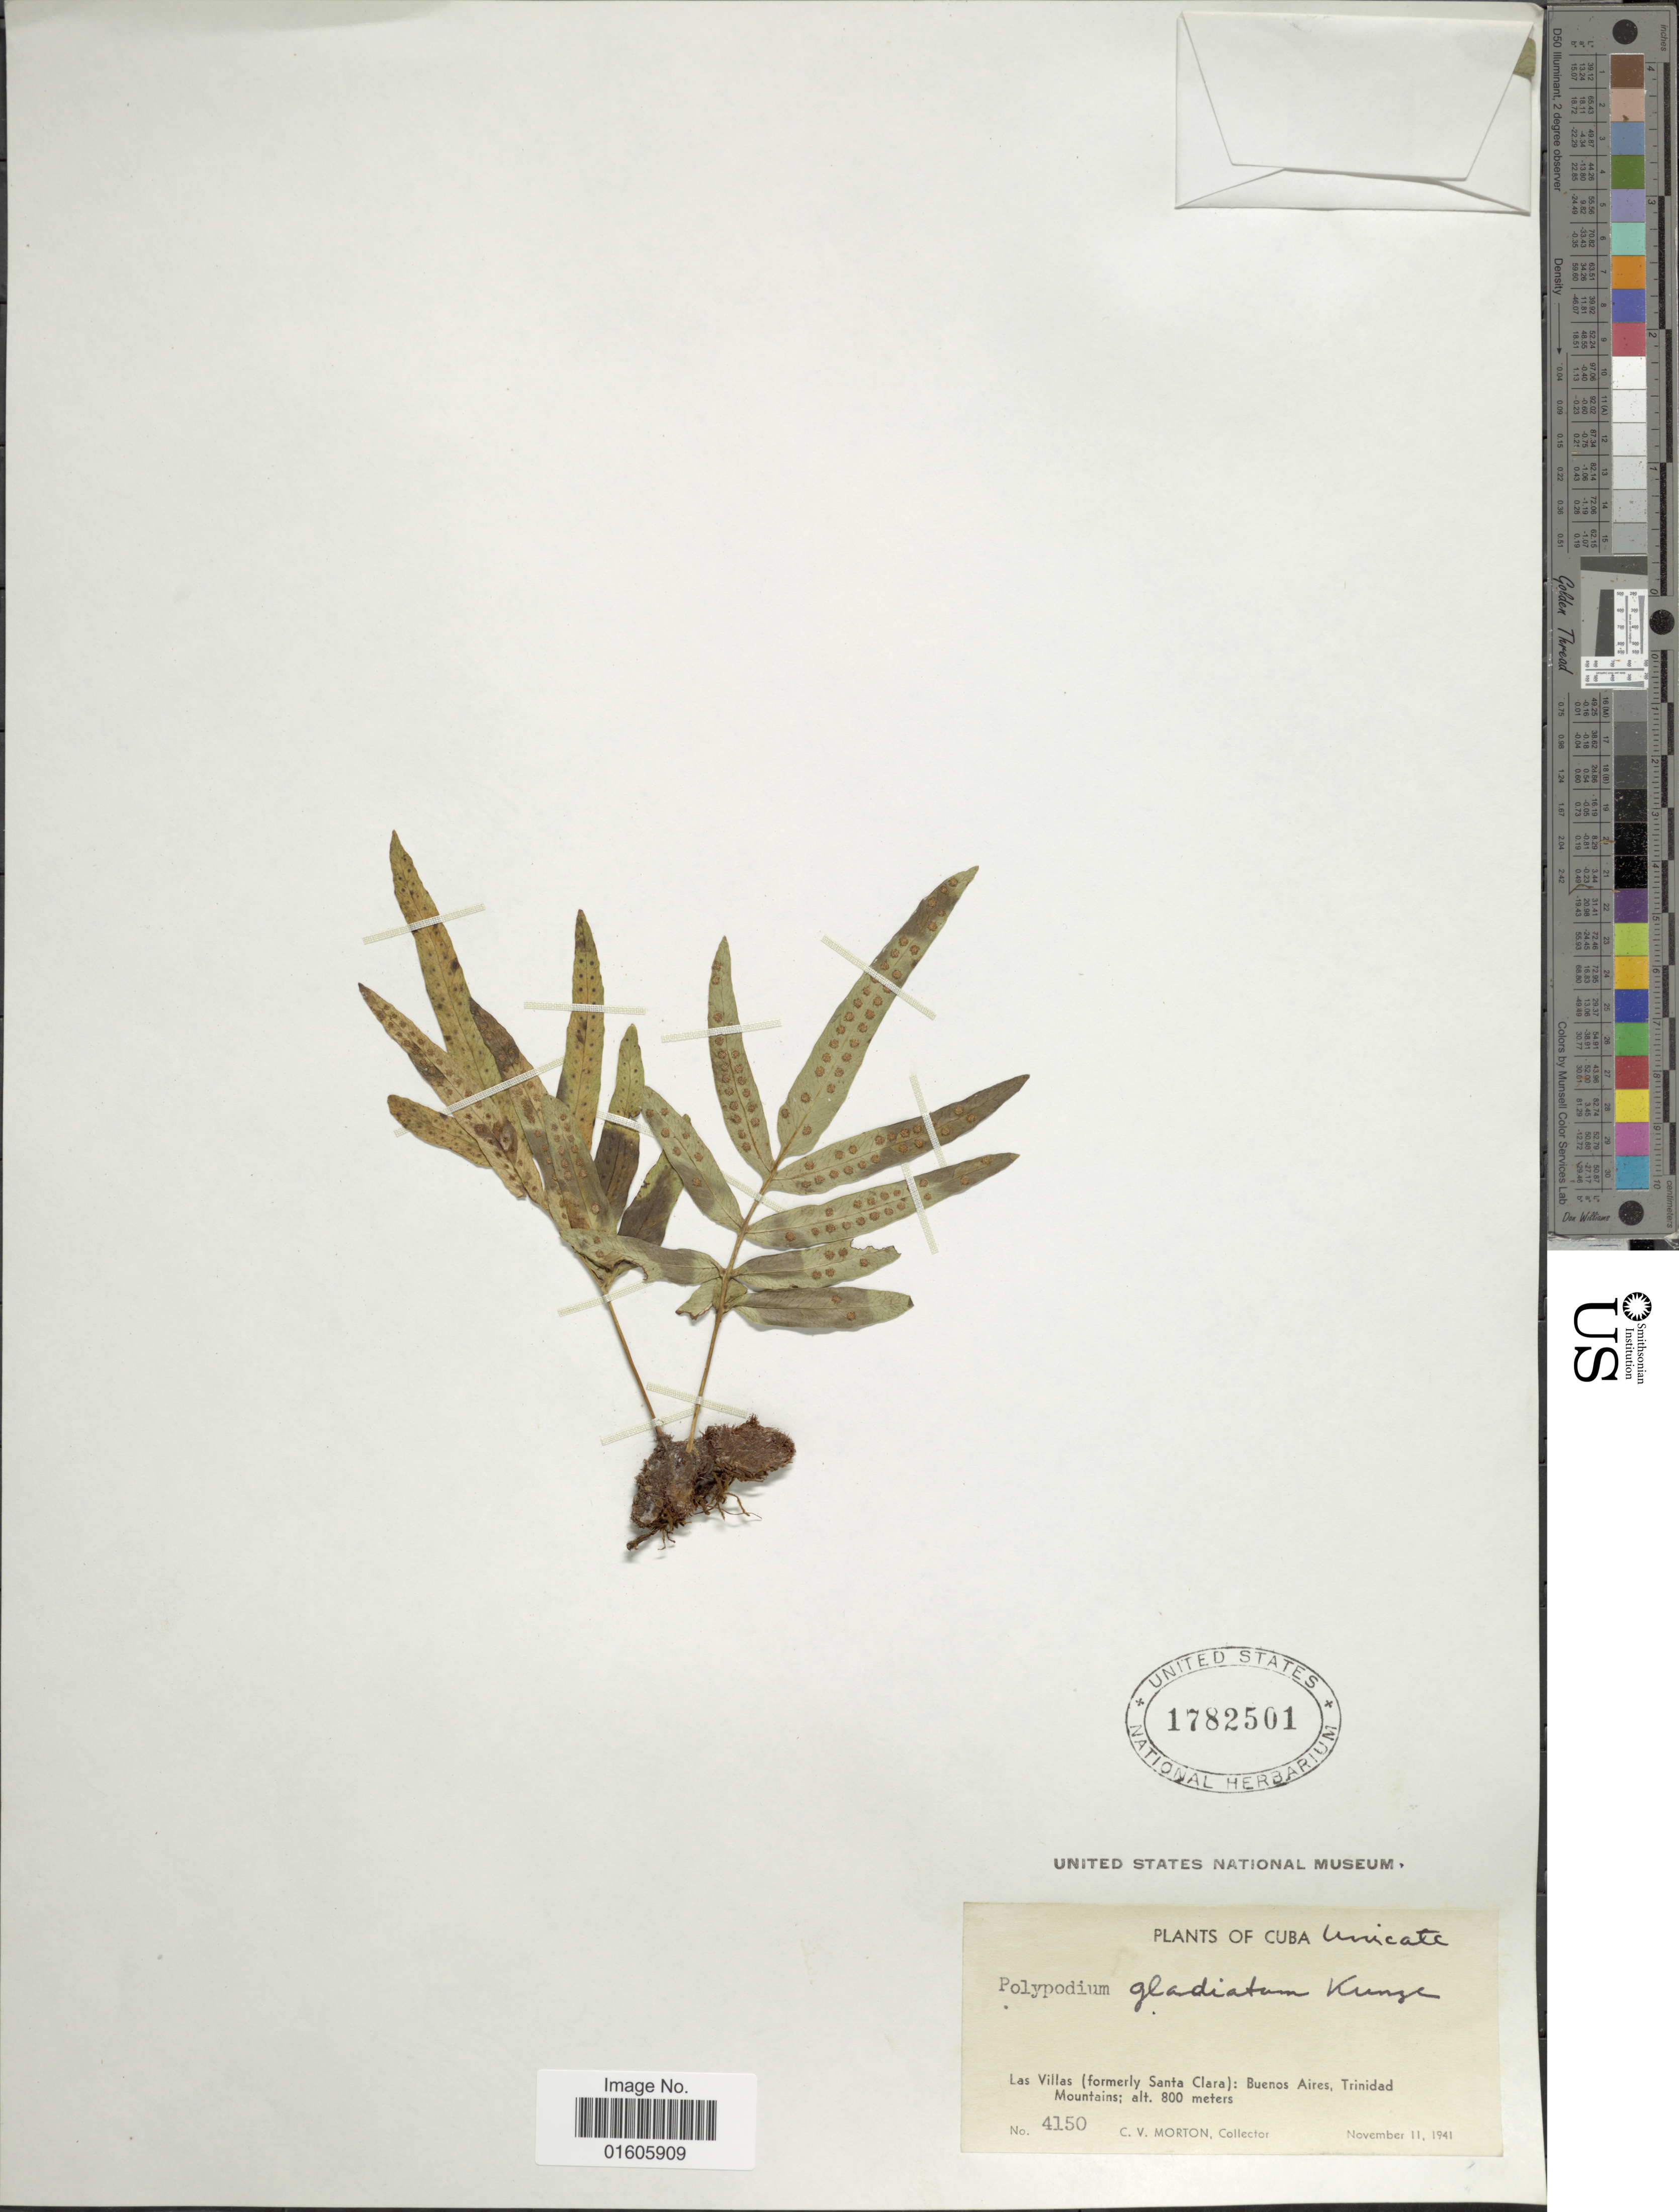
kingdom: Plantae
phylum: Tracheophyta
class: Polypodiopsida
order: Polypodiales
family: Polypodiaceae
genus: Serpocaulon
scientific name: Serpocaulon triseriale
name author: (Sw.) A.R. Sm.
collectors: C. V. Morton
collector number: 4150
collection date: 1941-11-11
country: Cuba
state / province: Las Villas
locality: Las Villas (formerly Santa Clara): Buenos Aires, Trinidad Mountains.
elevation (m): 800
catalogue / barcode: US 1782501